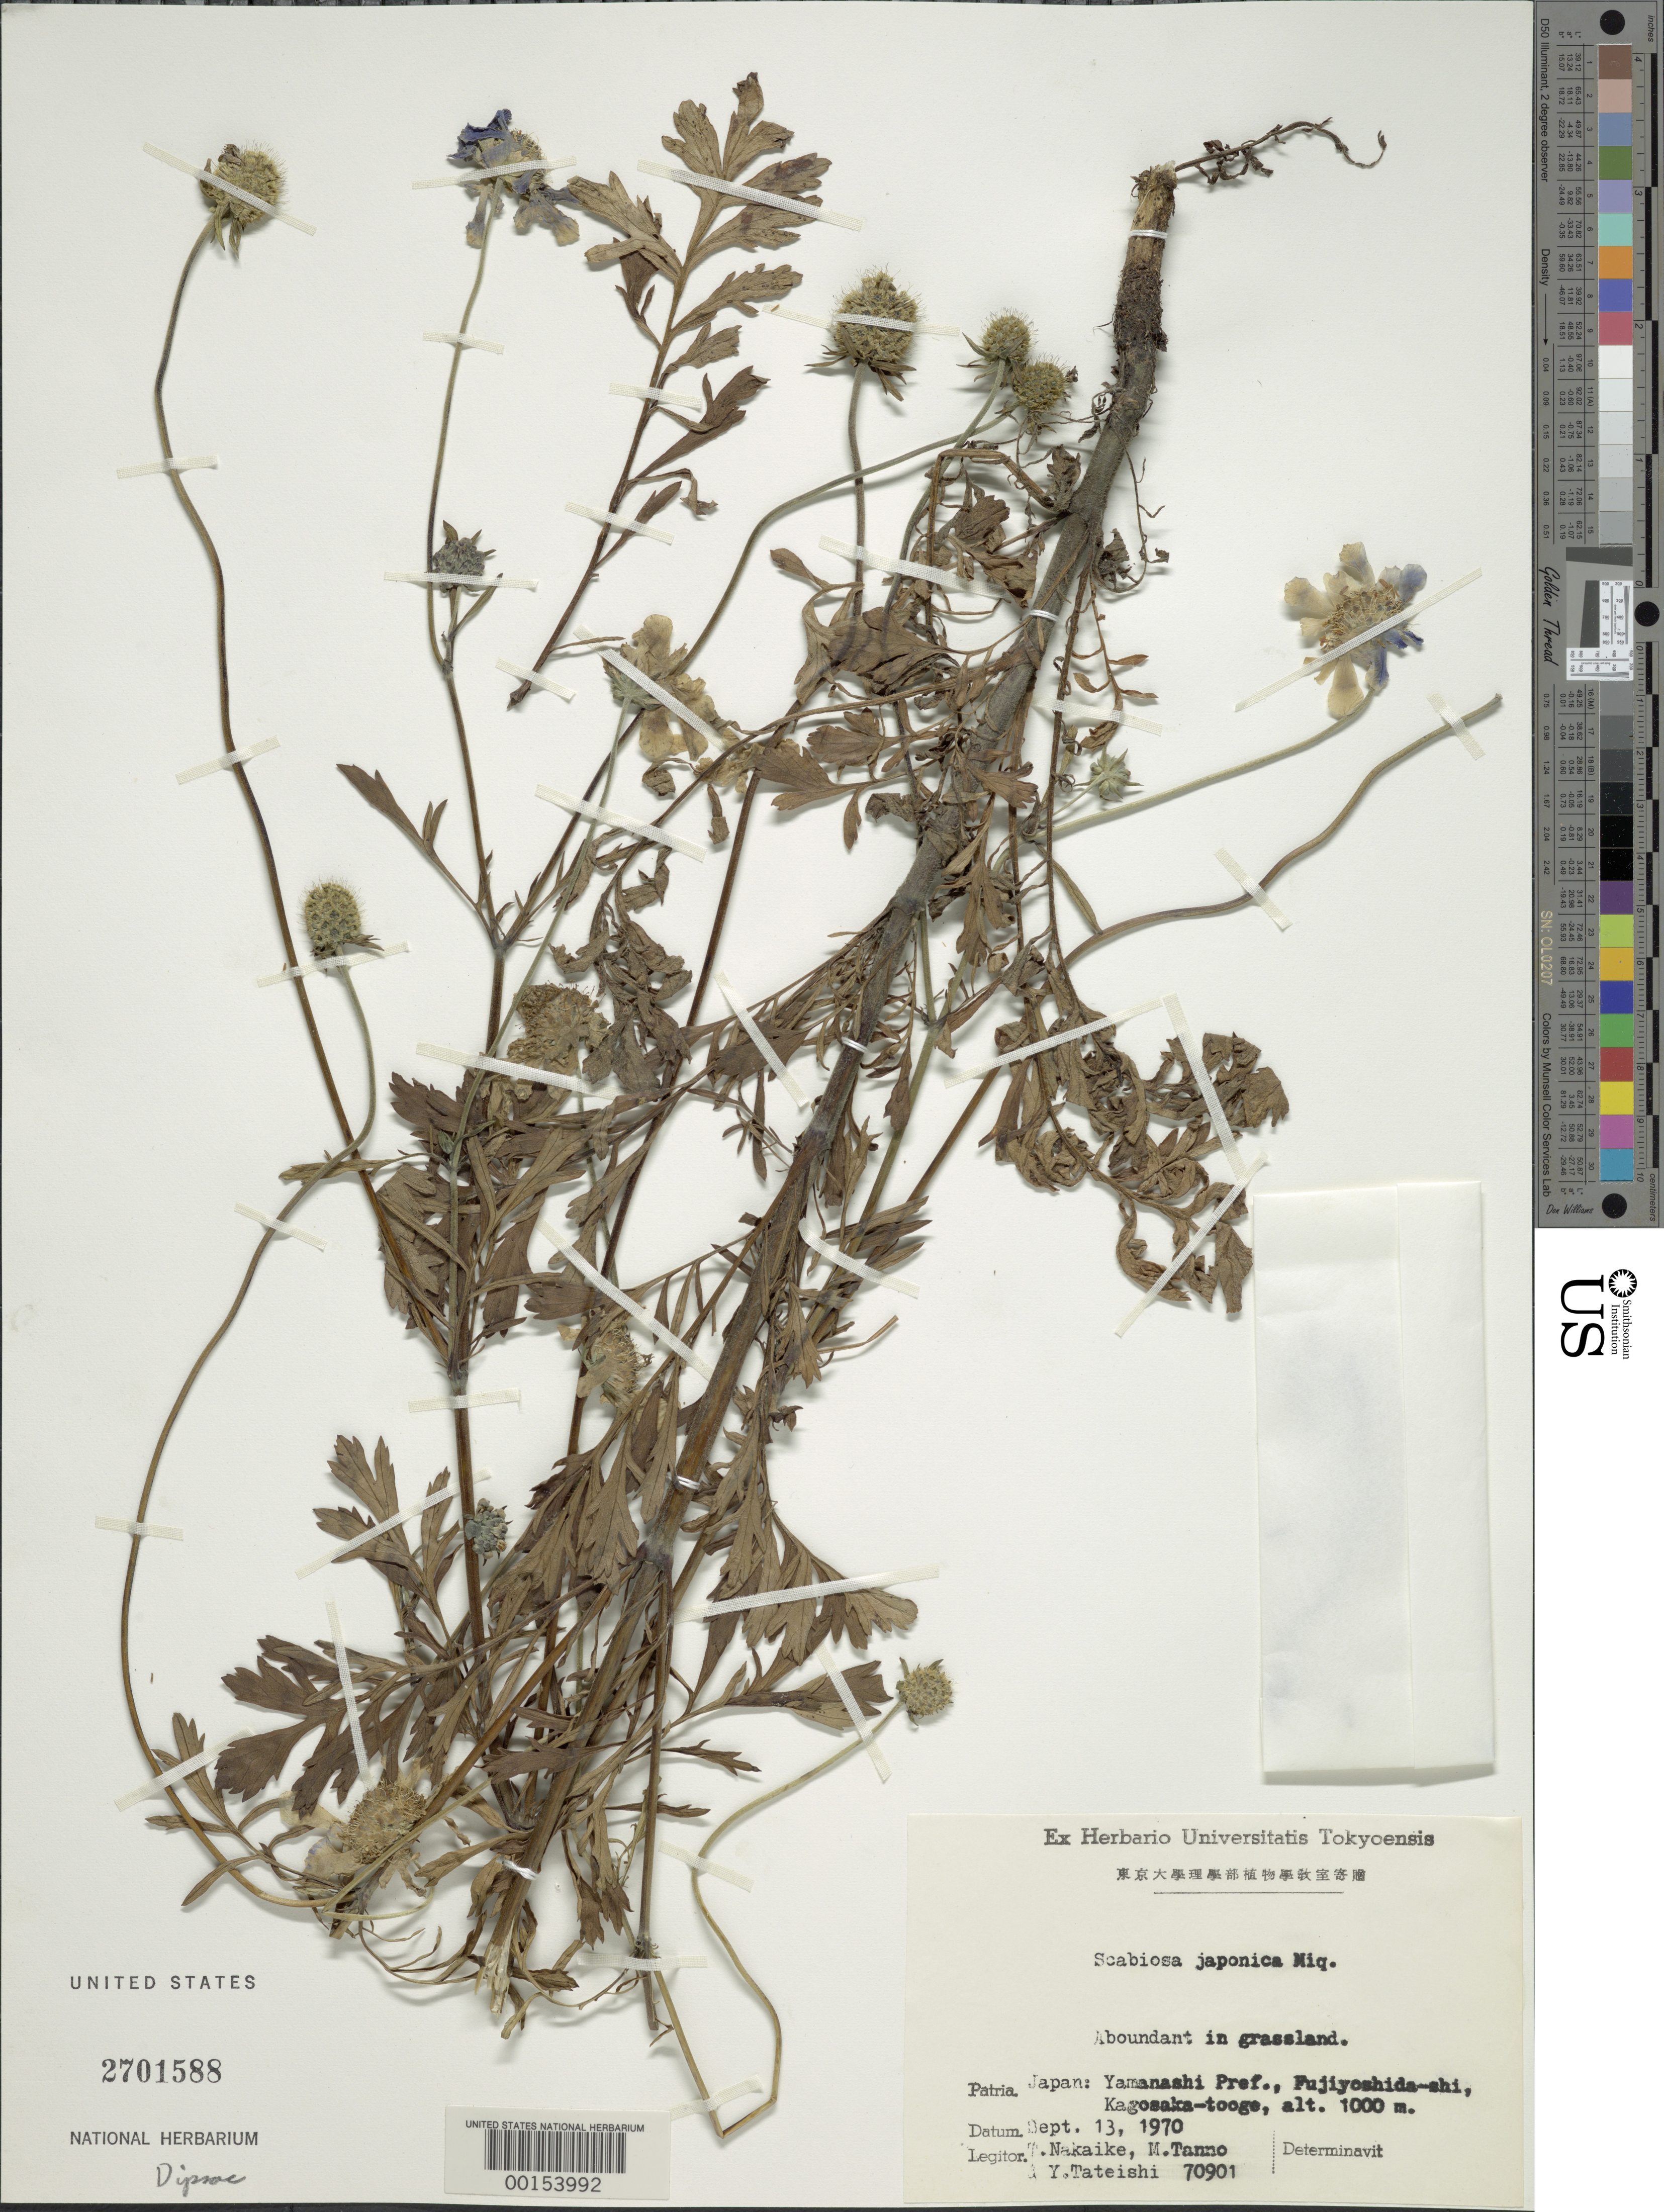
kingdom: Plantae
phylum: Tracheophyta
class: Magnoliopsida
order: Dipsacales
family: Caprifoliaceae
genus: Scabiosa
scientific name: Scabiosa japonica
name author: Miq.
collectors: T. Nakaike, M. Tanno & Y. Tateishi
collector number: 70901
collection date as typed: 13 Sep 1970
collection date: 1970-09-13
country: Japan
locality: Tokyo, Yamanashi Pref., Fujiyoshida-shi, Kagosaka-tooge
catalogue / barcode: US 2701588